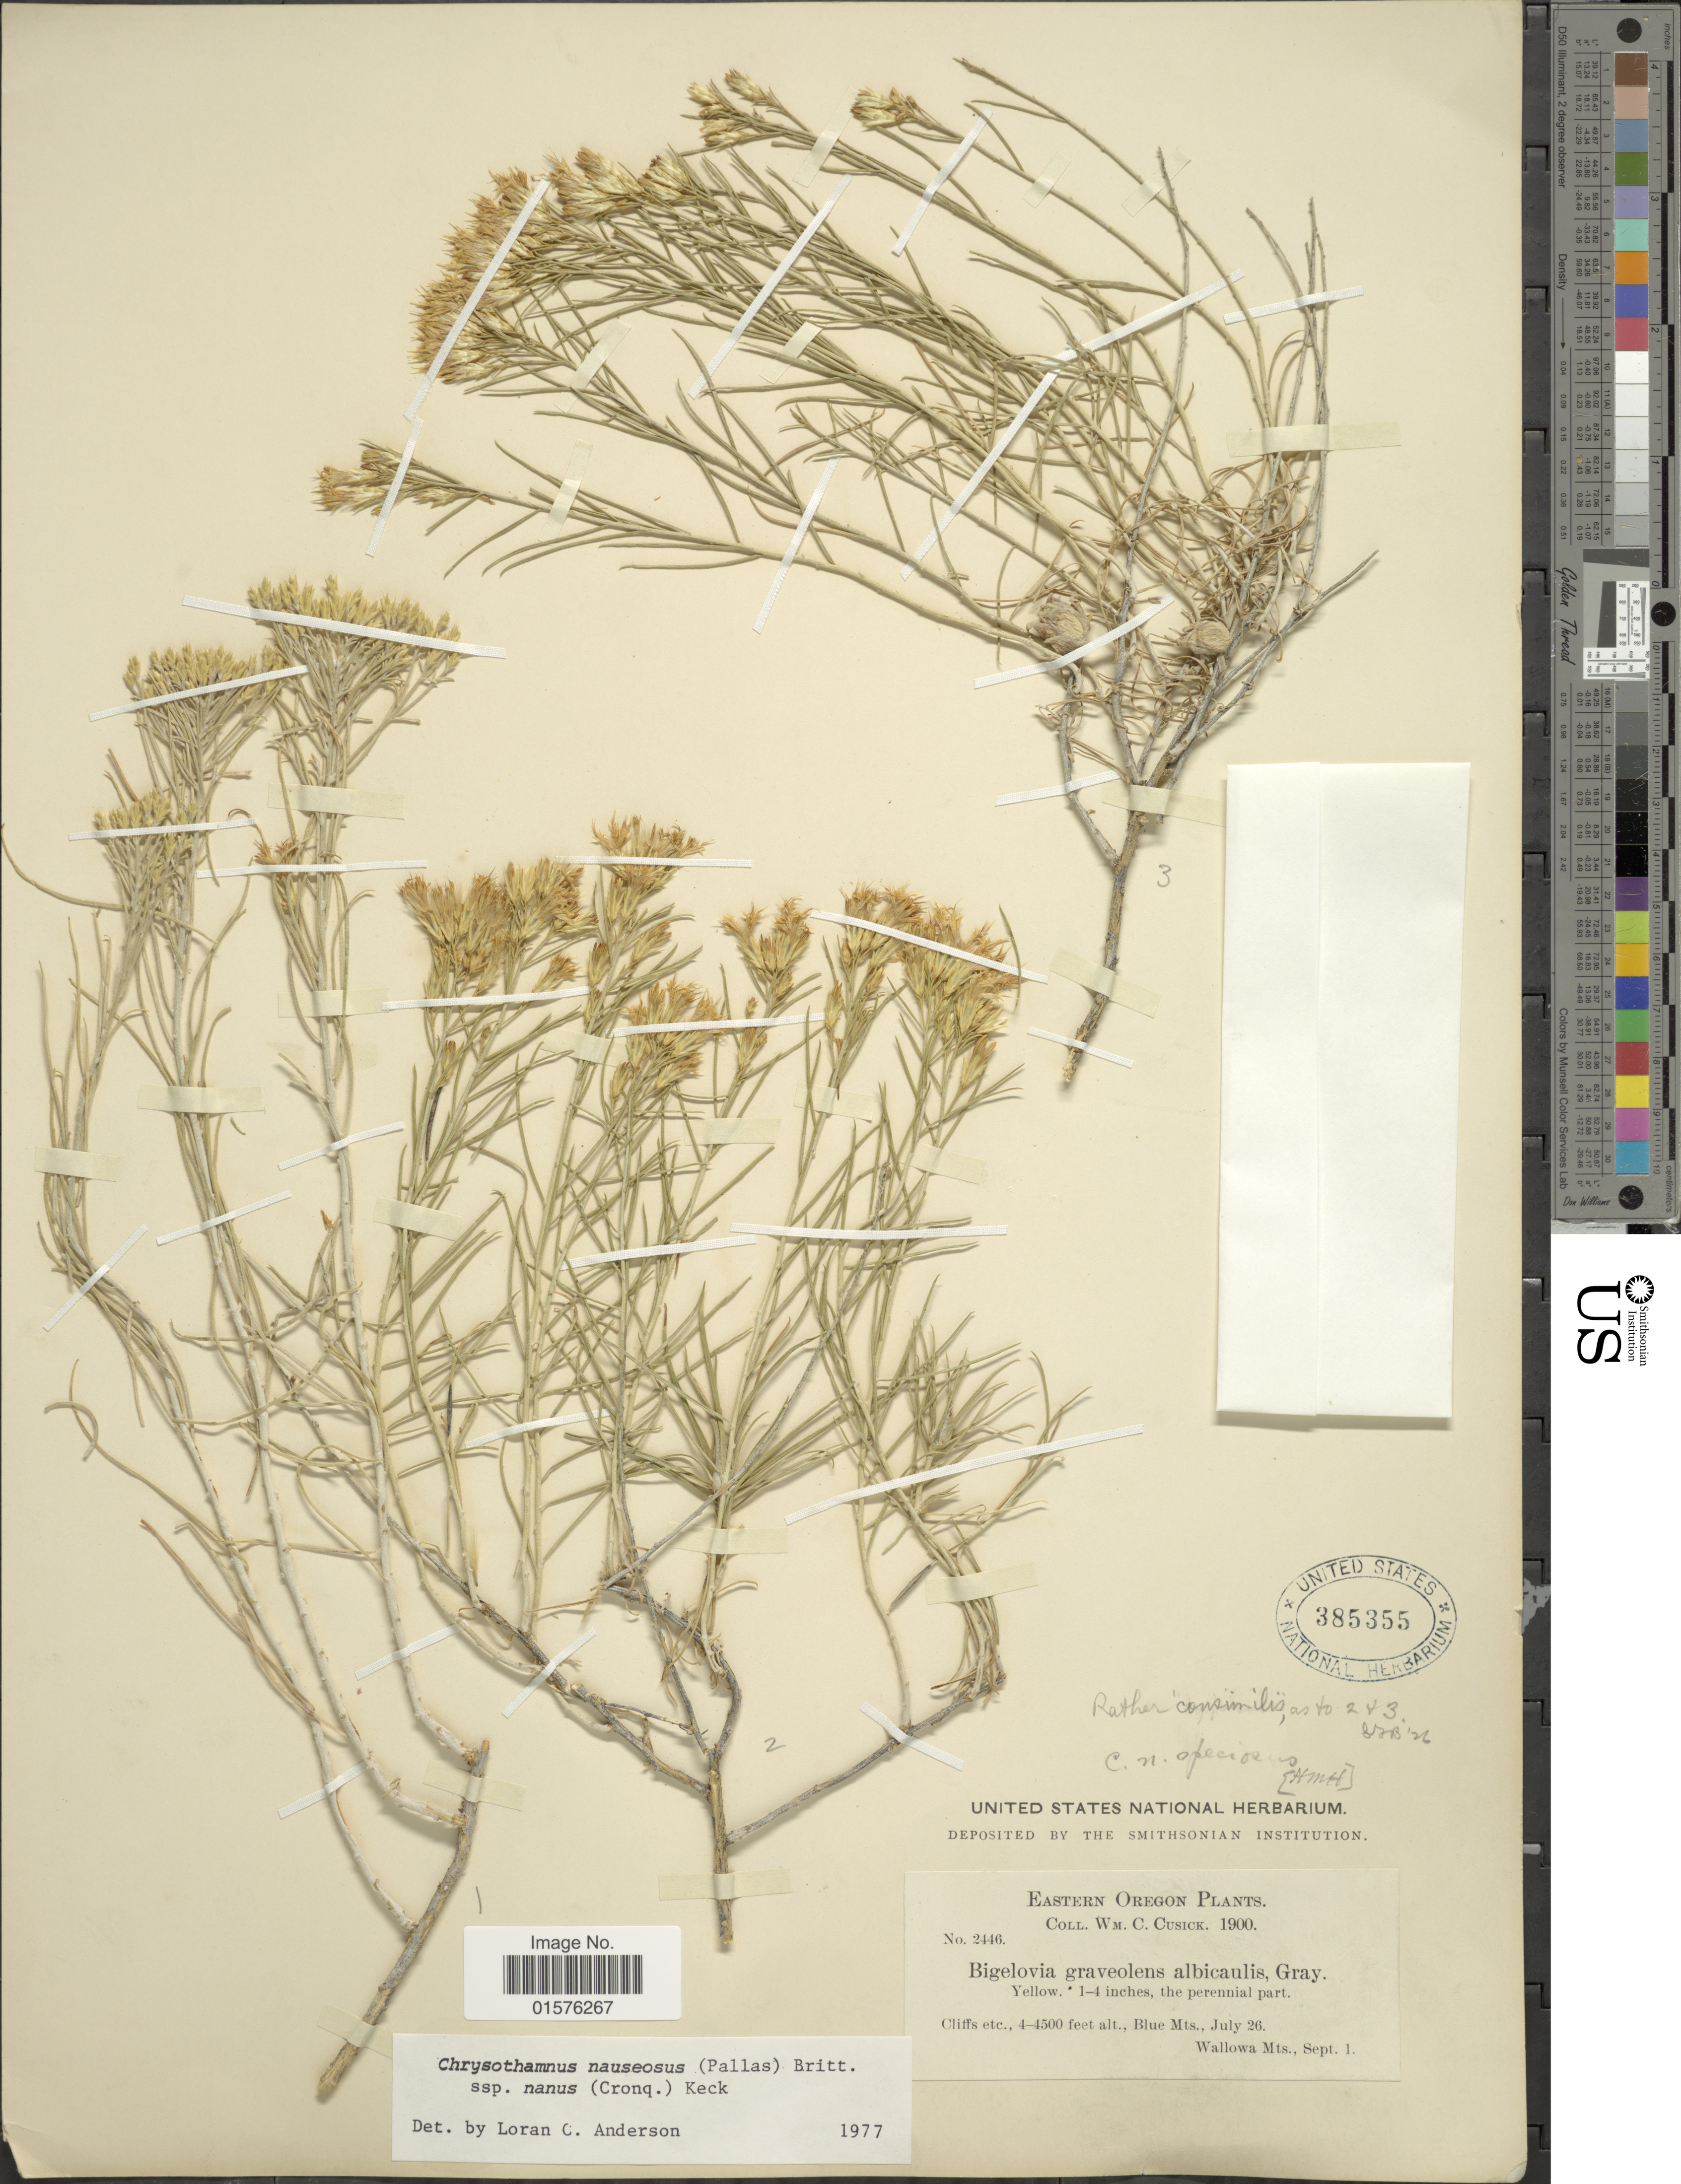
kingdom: Plantae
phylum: Tracheophyta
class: Magnoliopsida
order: Asterales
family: Asteraceae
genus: Ericameria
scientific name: Ericameria nauseosa var. nana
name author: (Cronq.) G.L. Nesom & G.I. Baird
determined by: Urbatsch, Lowell E., Curator (LSU), Louisiana State University (UNITED STATES)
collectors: W. C. Cusick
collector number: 2446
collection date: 1900-07-26/1900-09-01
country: United States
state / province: Oregon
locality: Eatsern Oregon, Blue Mts, Wallowa Mts.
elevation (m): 1219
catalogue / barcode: US 385355